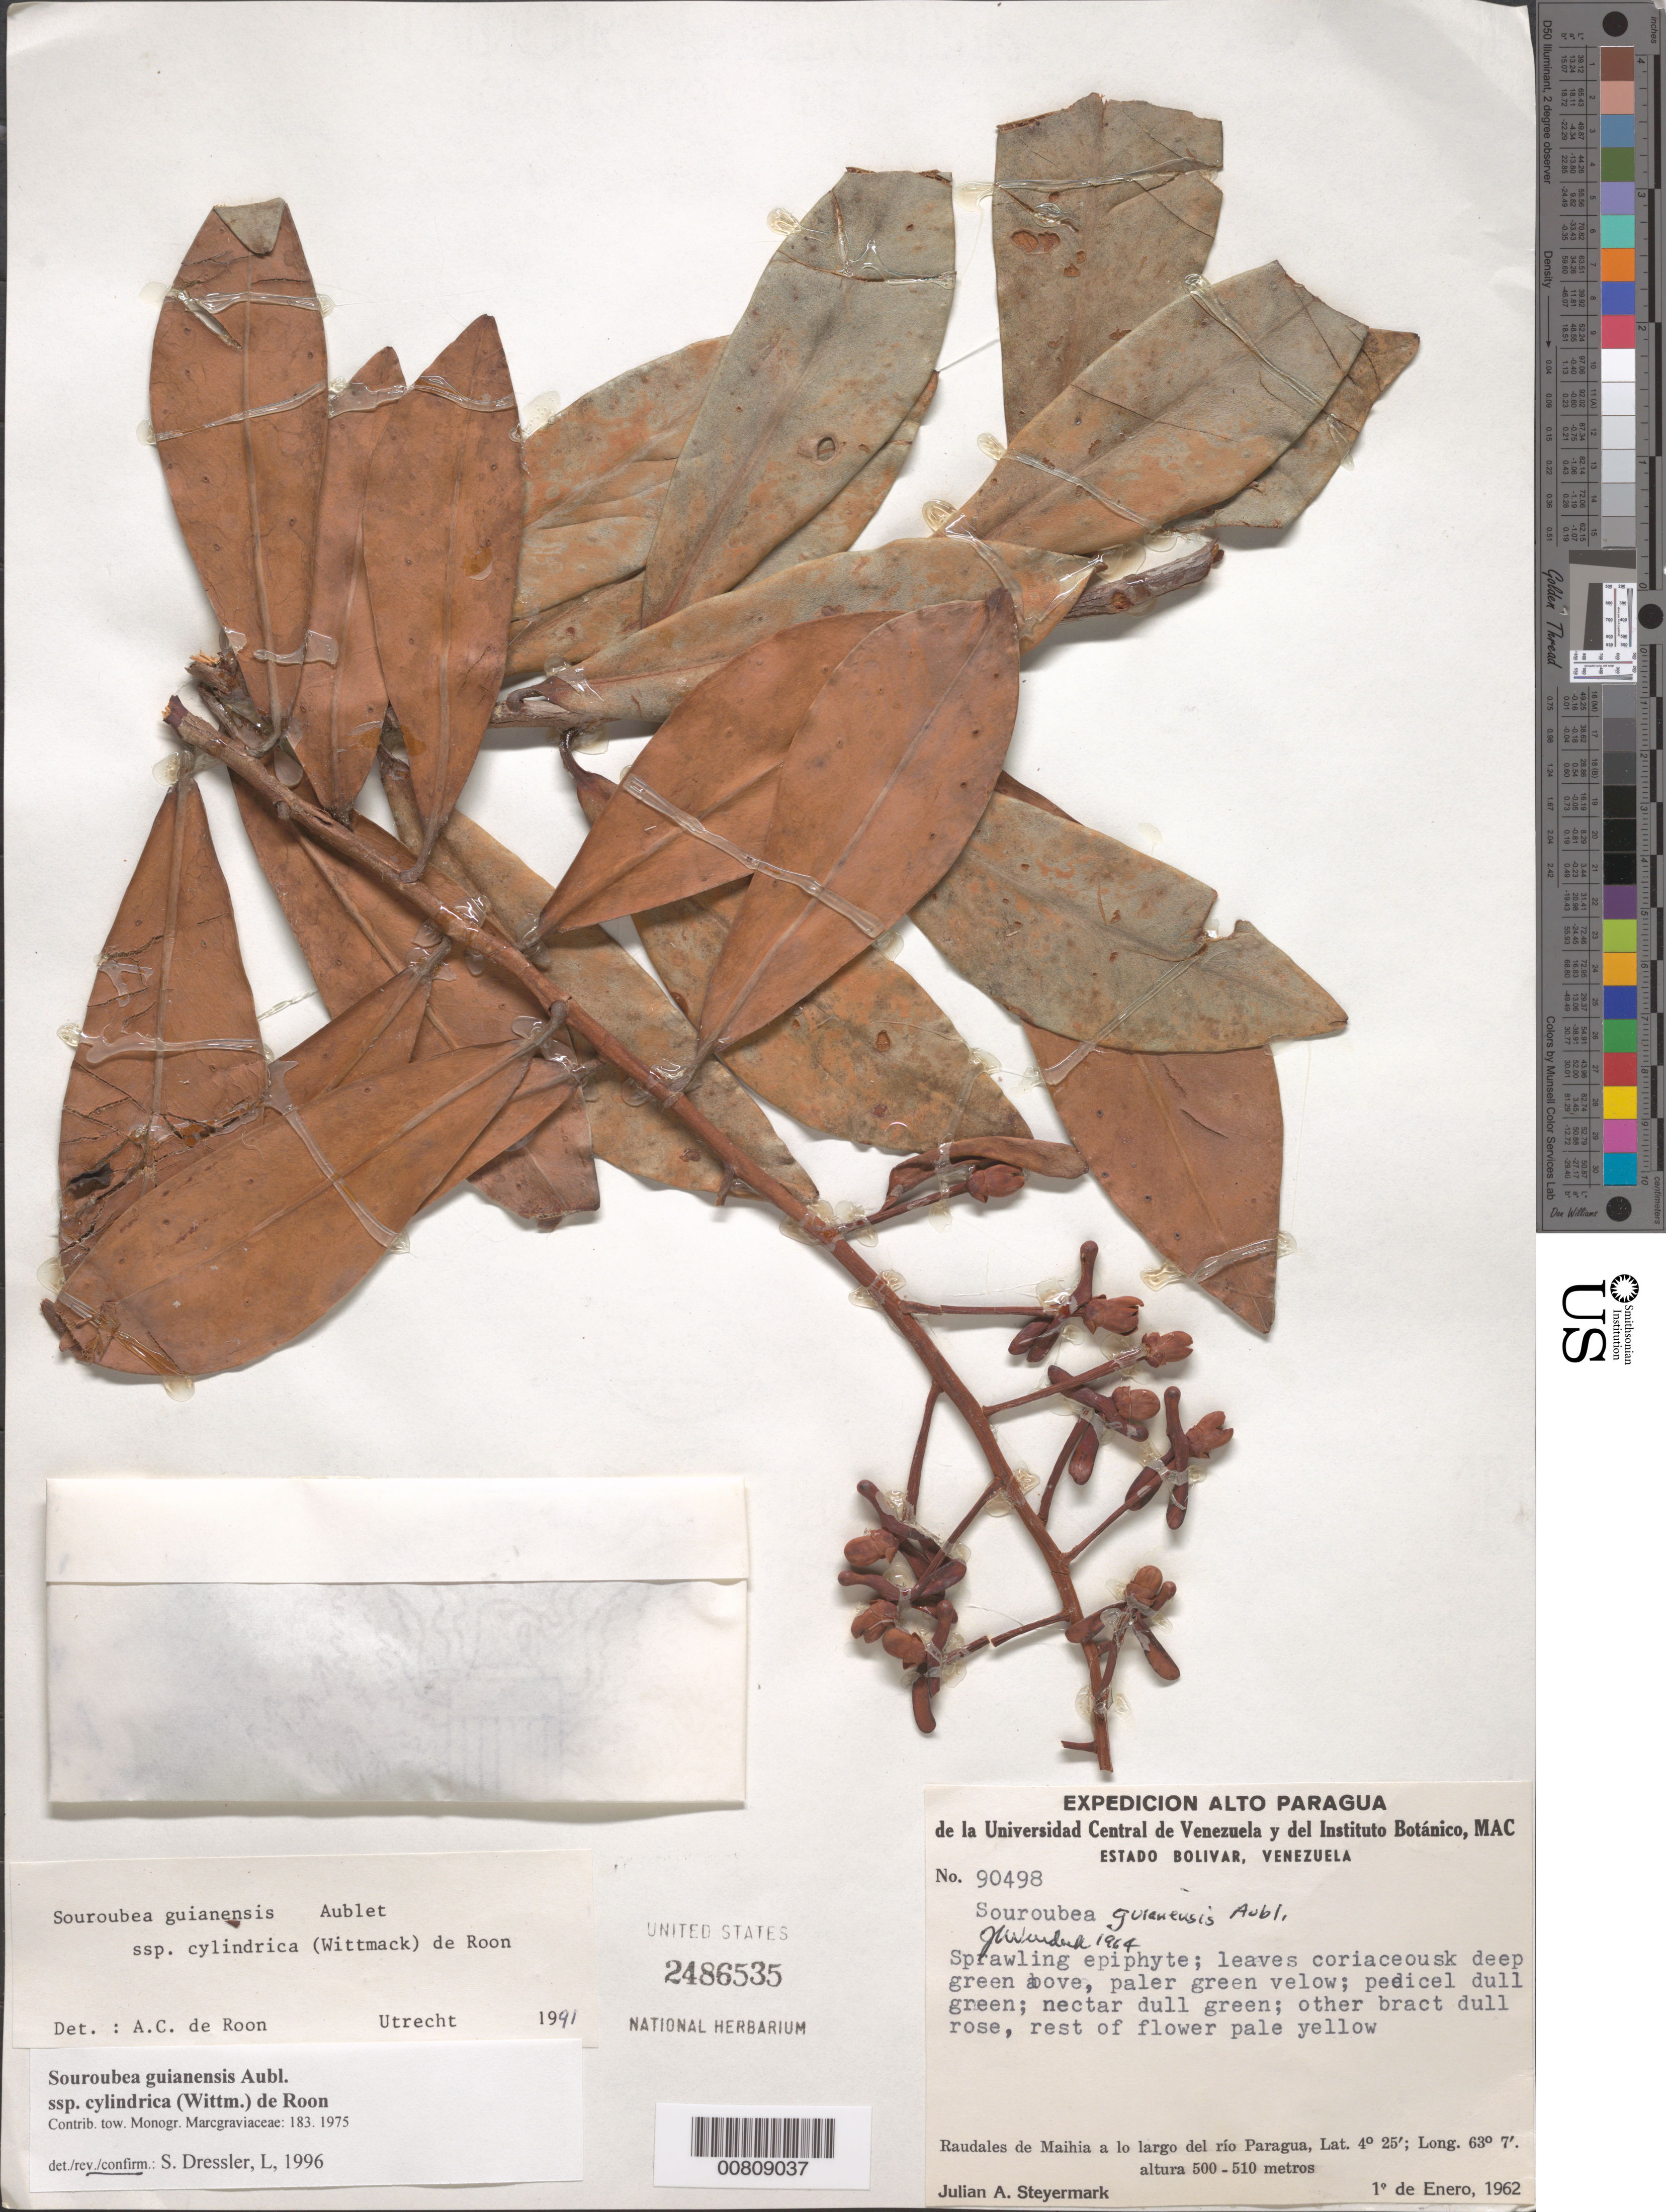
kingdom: Plantae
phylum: Tracheophyta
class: Magnoliopsida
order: Ericales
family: Marcgraviaceae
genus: Souroubea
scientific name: Souroubea guianensis subsp. cylindrica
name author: (Wittm.) de Roon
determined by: Dressler, S., (FR), Forschungsinstitut Und Naturmuseum Senckenberg (GERMANY)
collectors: J. Steyermark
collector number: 90498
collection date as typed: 1-Jan-62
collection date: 1962-01-01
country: Venezuela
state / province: Bolívar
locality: Raudales de Maihia, Rió Paragua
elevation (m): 500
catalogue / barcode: US 2486535